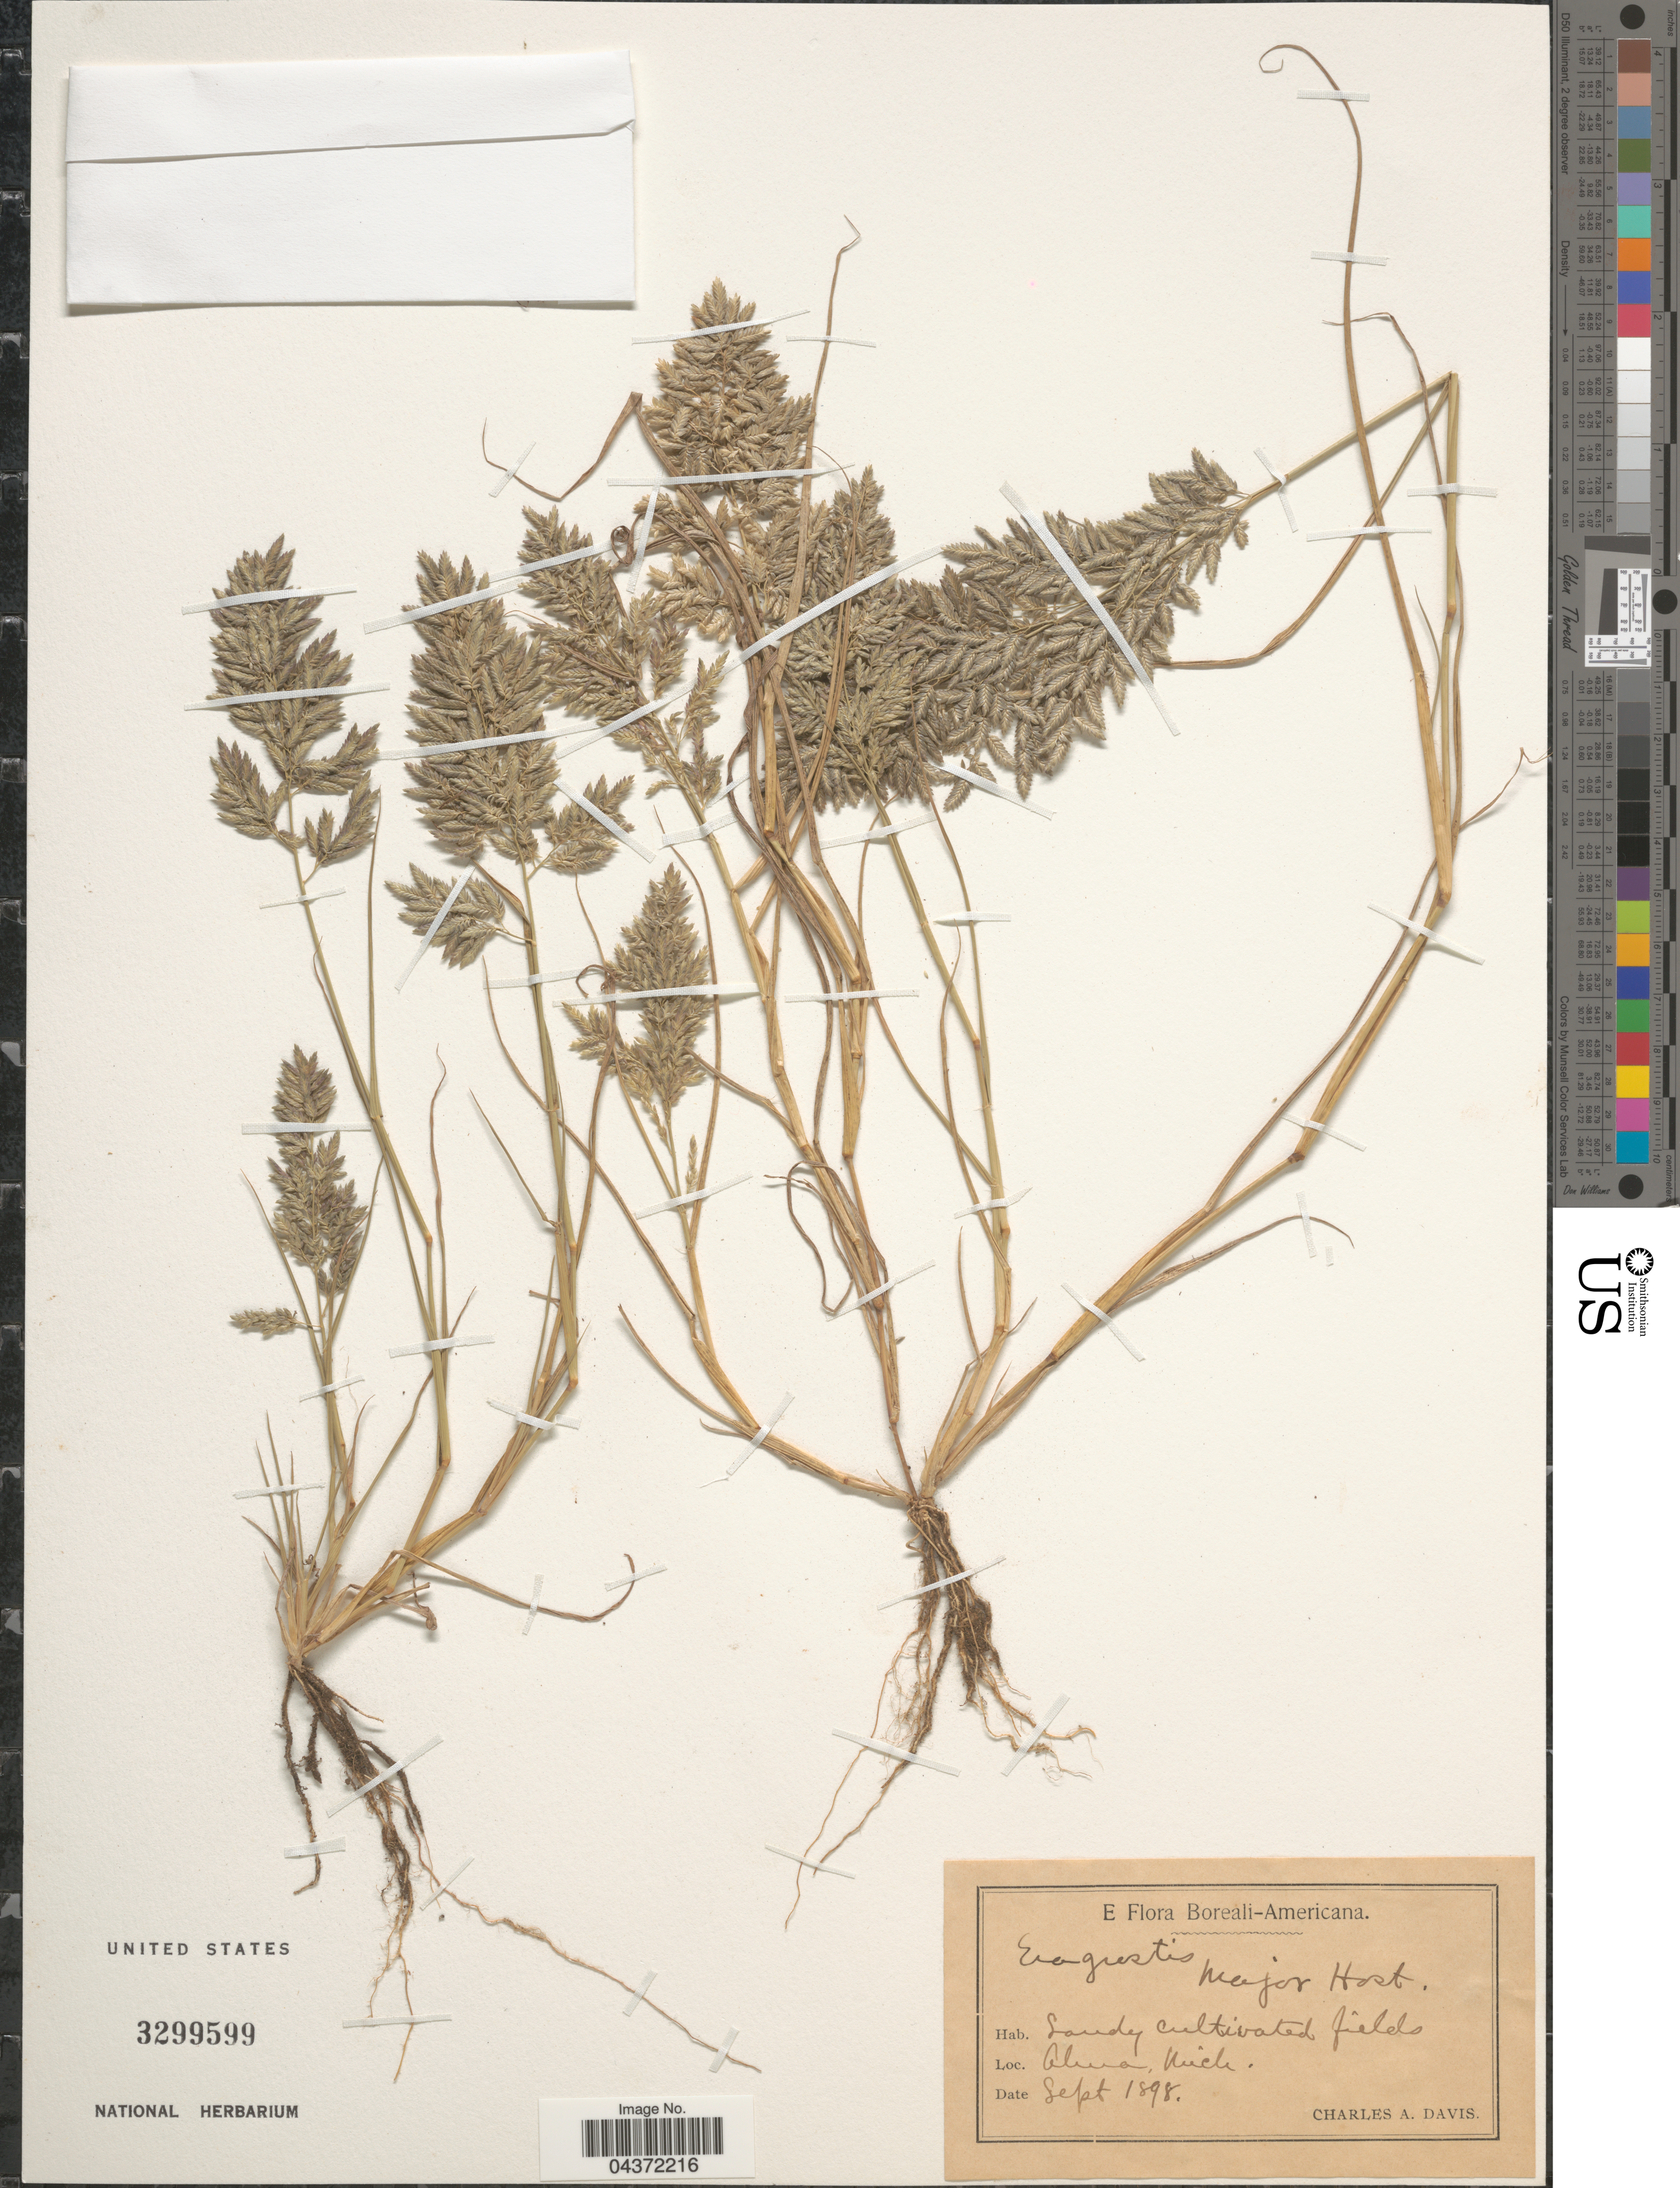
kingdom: Plantae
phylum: Tracheophyta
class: Liliopsida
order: Poales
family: Poaceae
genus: Eragrostis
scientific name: Eragrostis sp.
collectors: C. Davis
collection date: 1898-09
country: United States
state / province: Michigan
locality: Alma.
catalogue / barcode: US 3299599